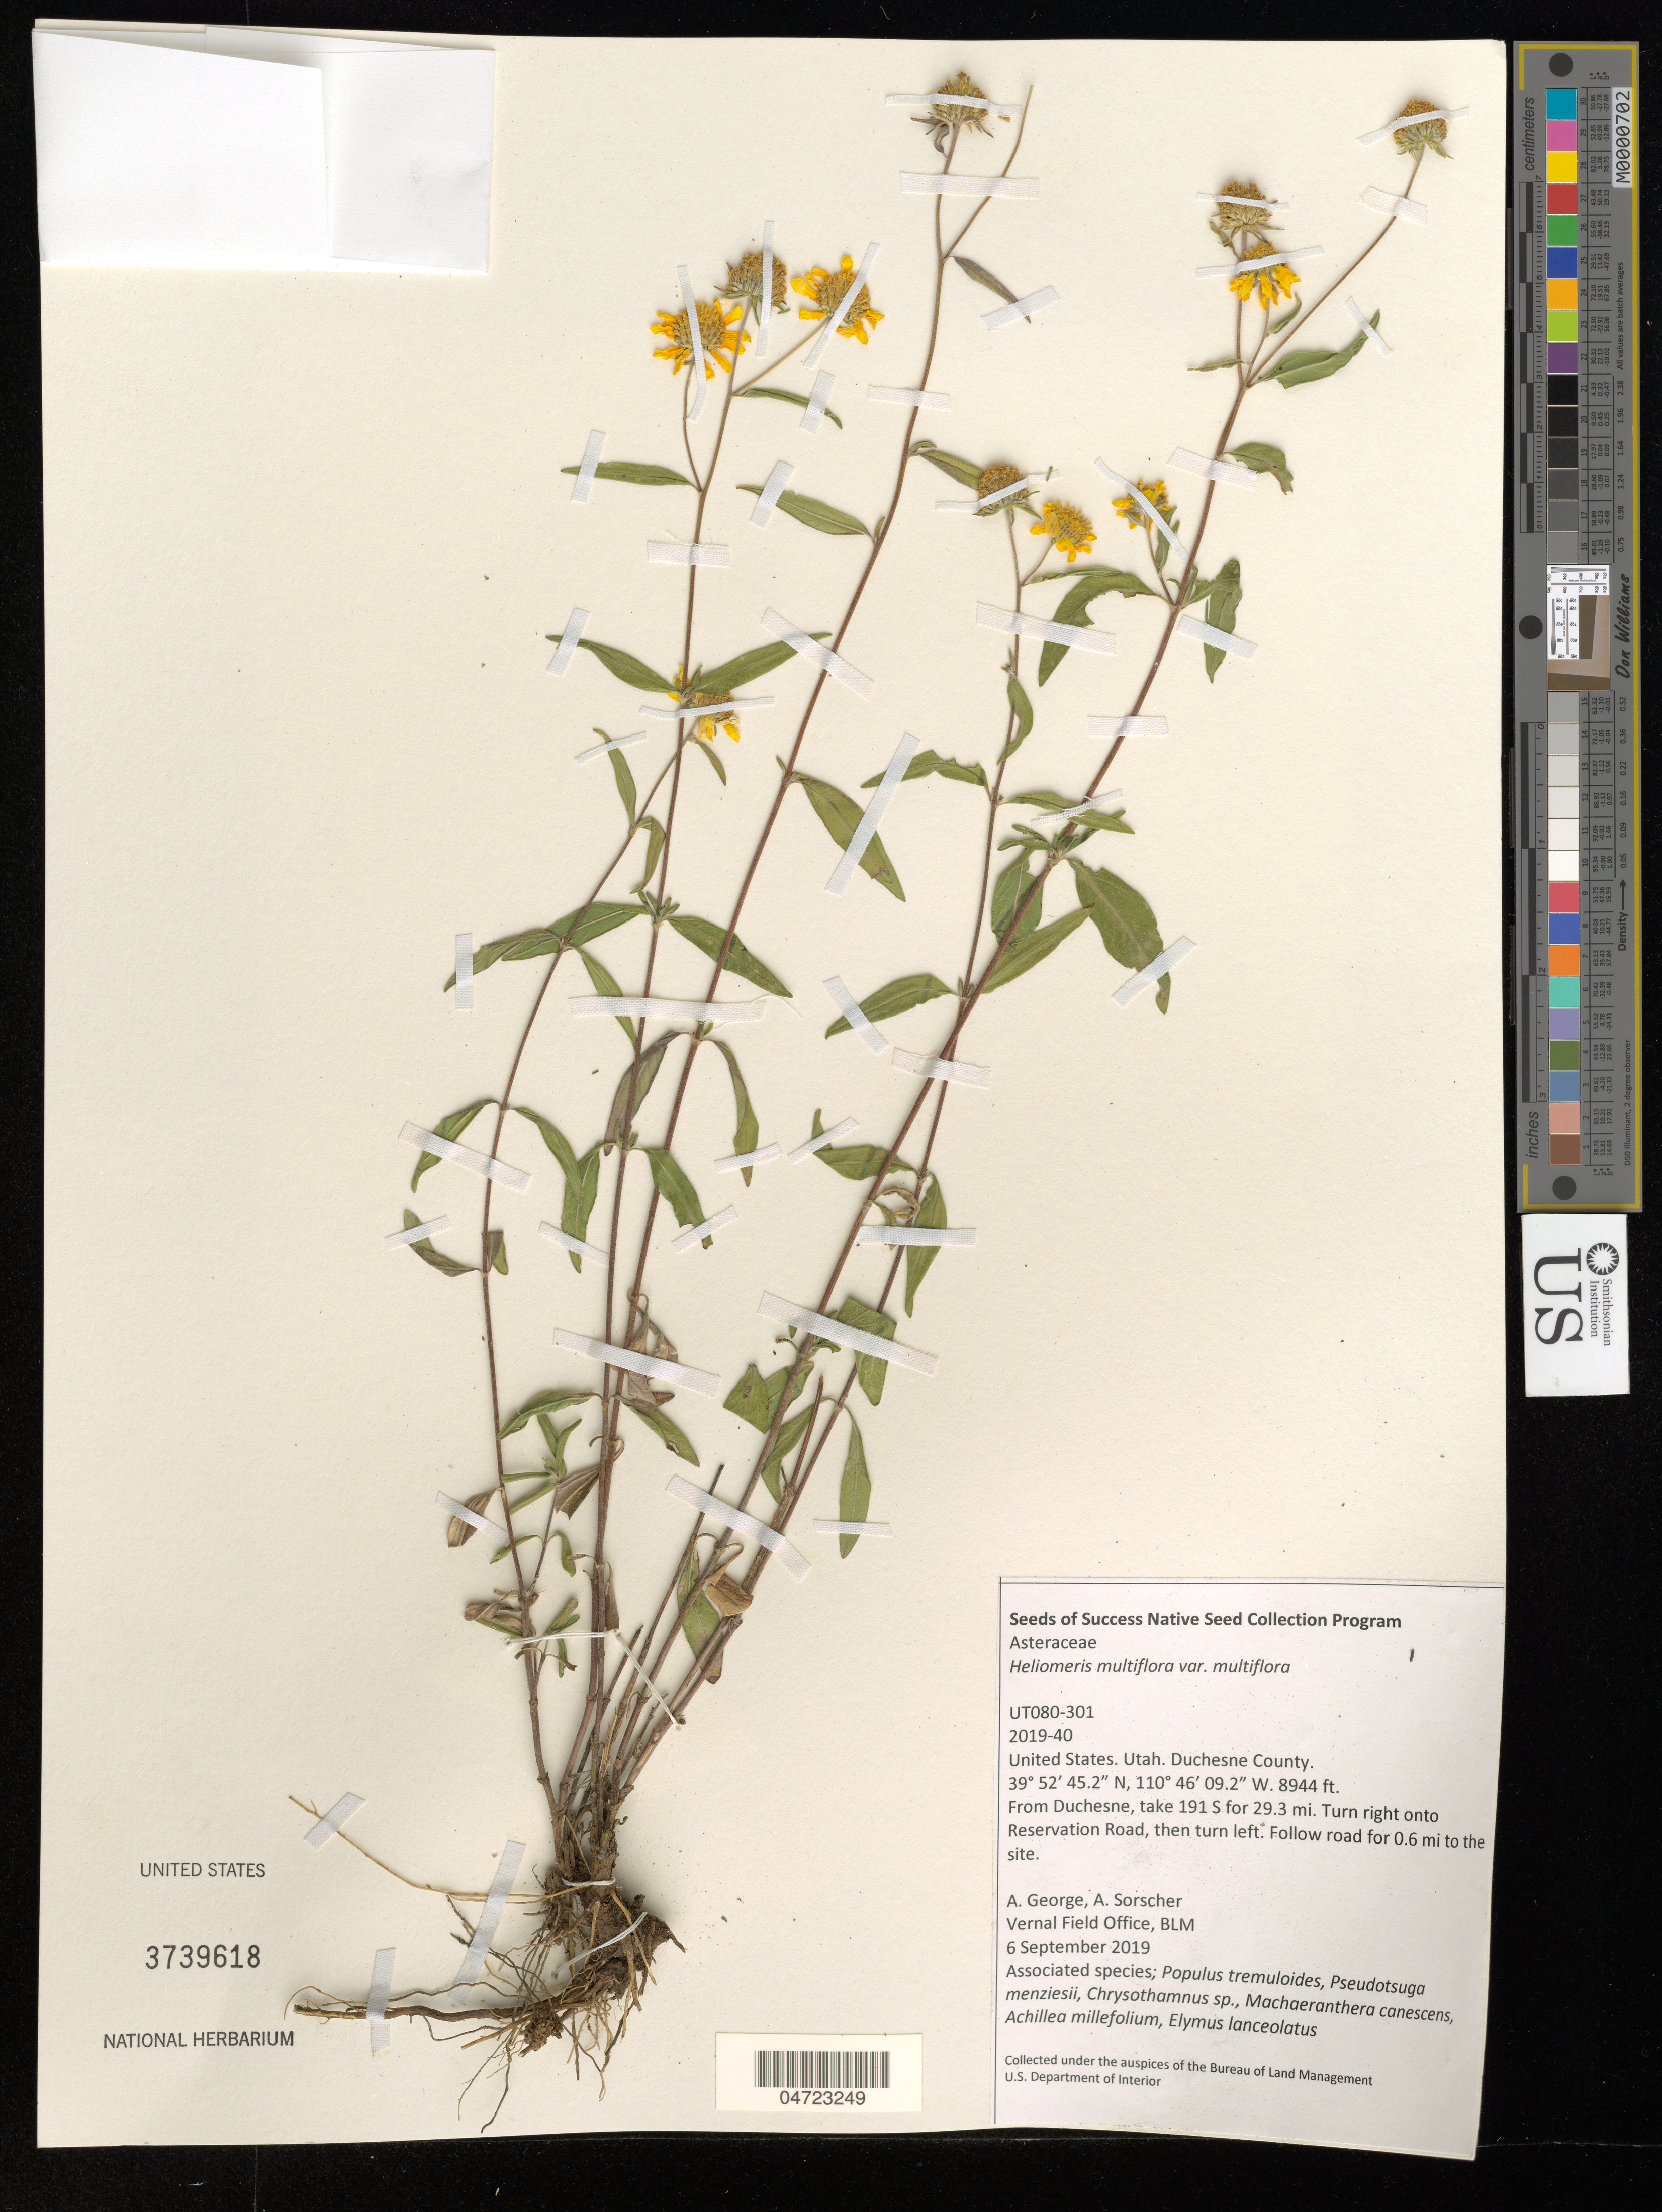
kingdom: Plantae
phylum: Tracheophyta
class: Magnoliopsida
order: Asterales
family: Asteraceae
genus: Heliomeris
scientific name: Heliomeris multiflora var. multiflora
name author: Nutt.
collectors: A. George & A. Sorscher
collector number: UT080-301/2019-40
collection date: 2019-09-06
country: United States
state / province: Utah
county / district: Duchesne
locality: Duchesne County. From Duchesne, take 191 S for 29.3 mi. Turn right onto Reservation Road, then turn left. Follow road for 0.6 mi to the site.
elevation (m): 2726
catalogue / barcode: US 3739618